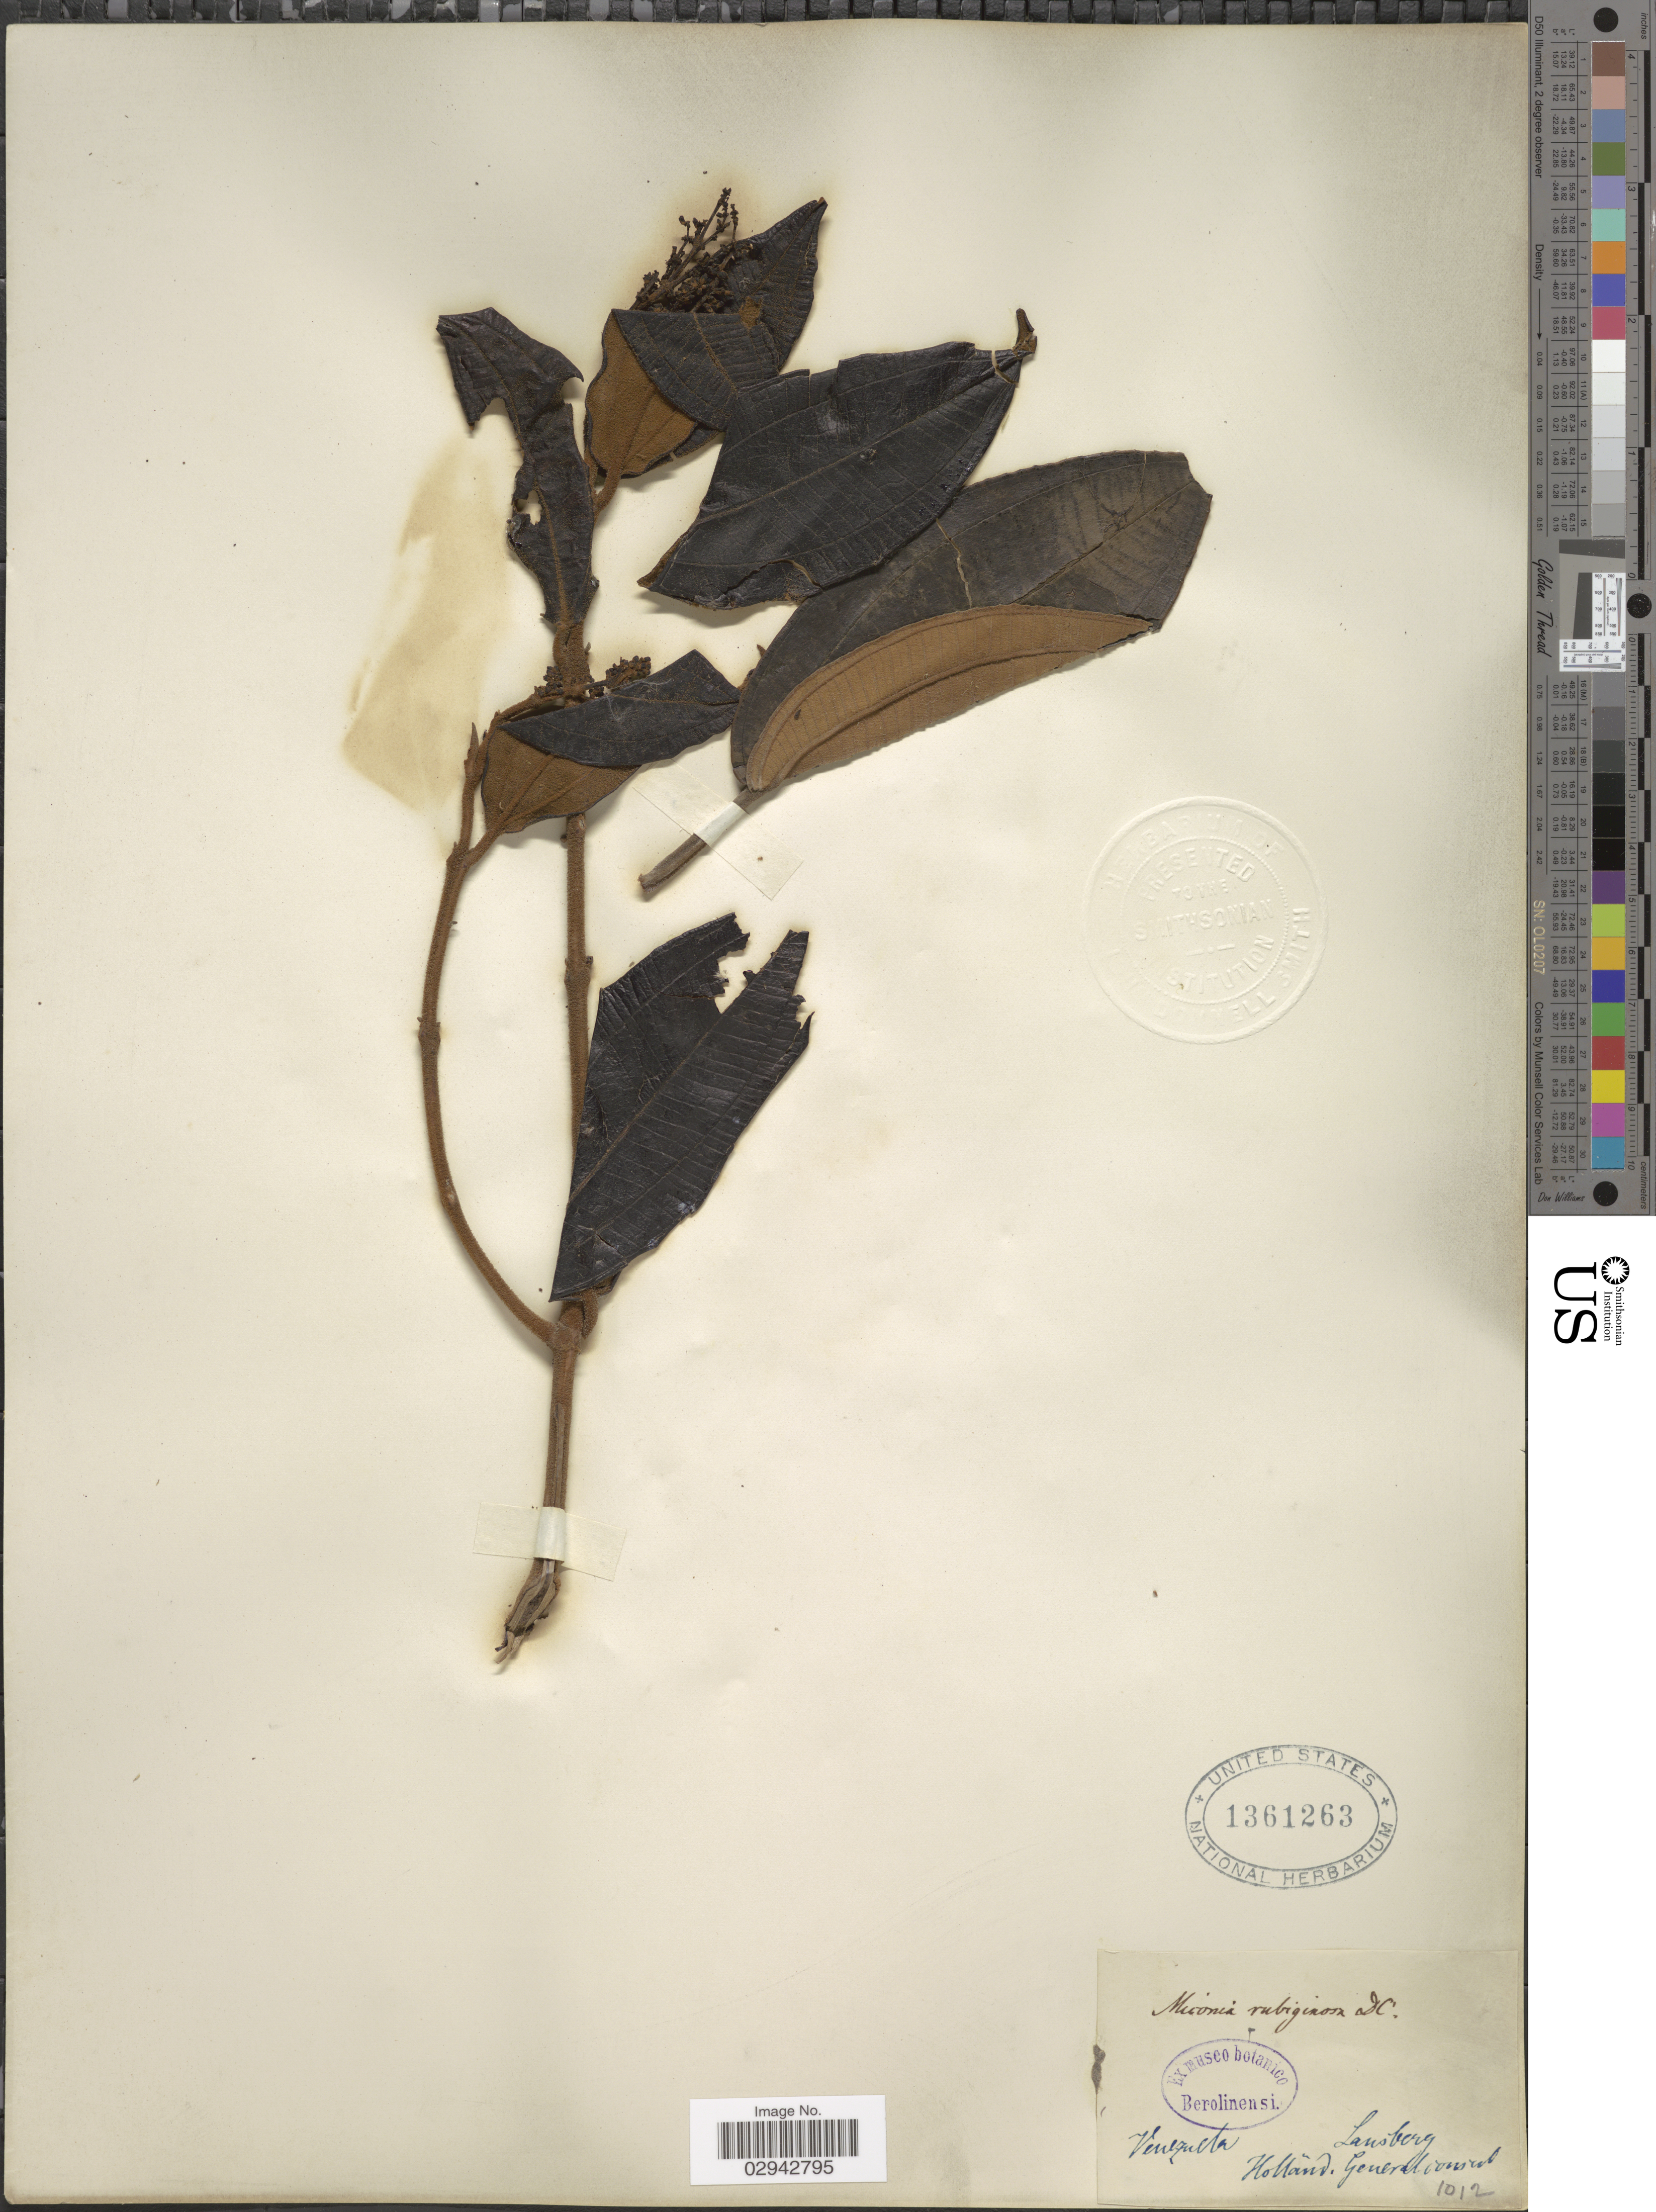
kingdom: Plantae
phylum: Tracheophyta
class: Magnoliopsida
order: Myrtales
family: Melastomataceae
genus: Miconia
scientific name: Miconia rubiginosa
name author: (Bonpl.) DC.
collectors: Lansberg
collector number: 1012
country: Venezuela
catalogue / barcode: US 1361263